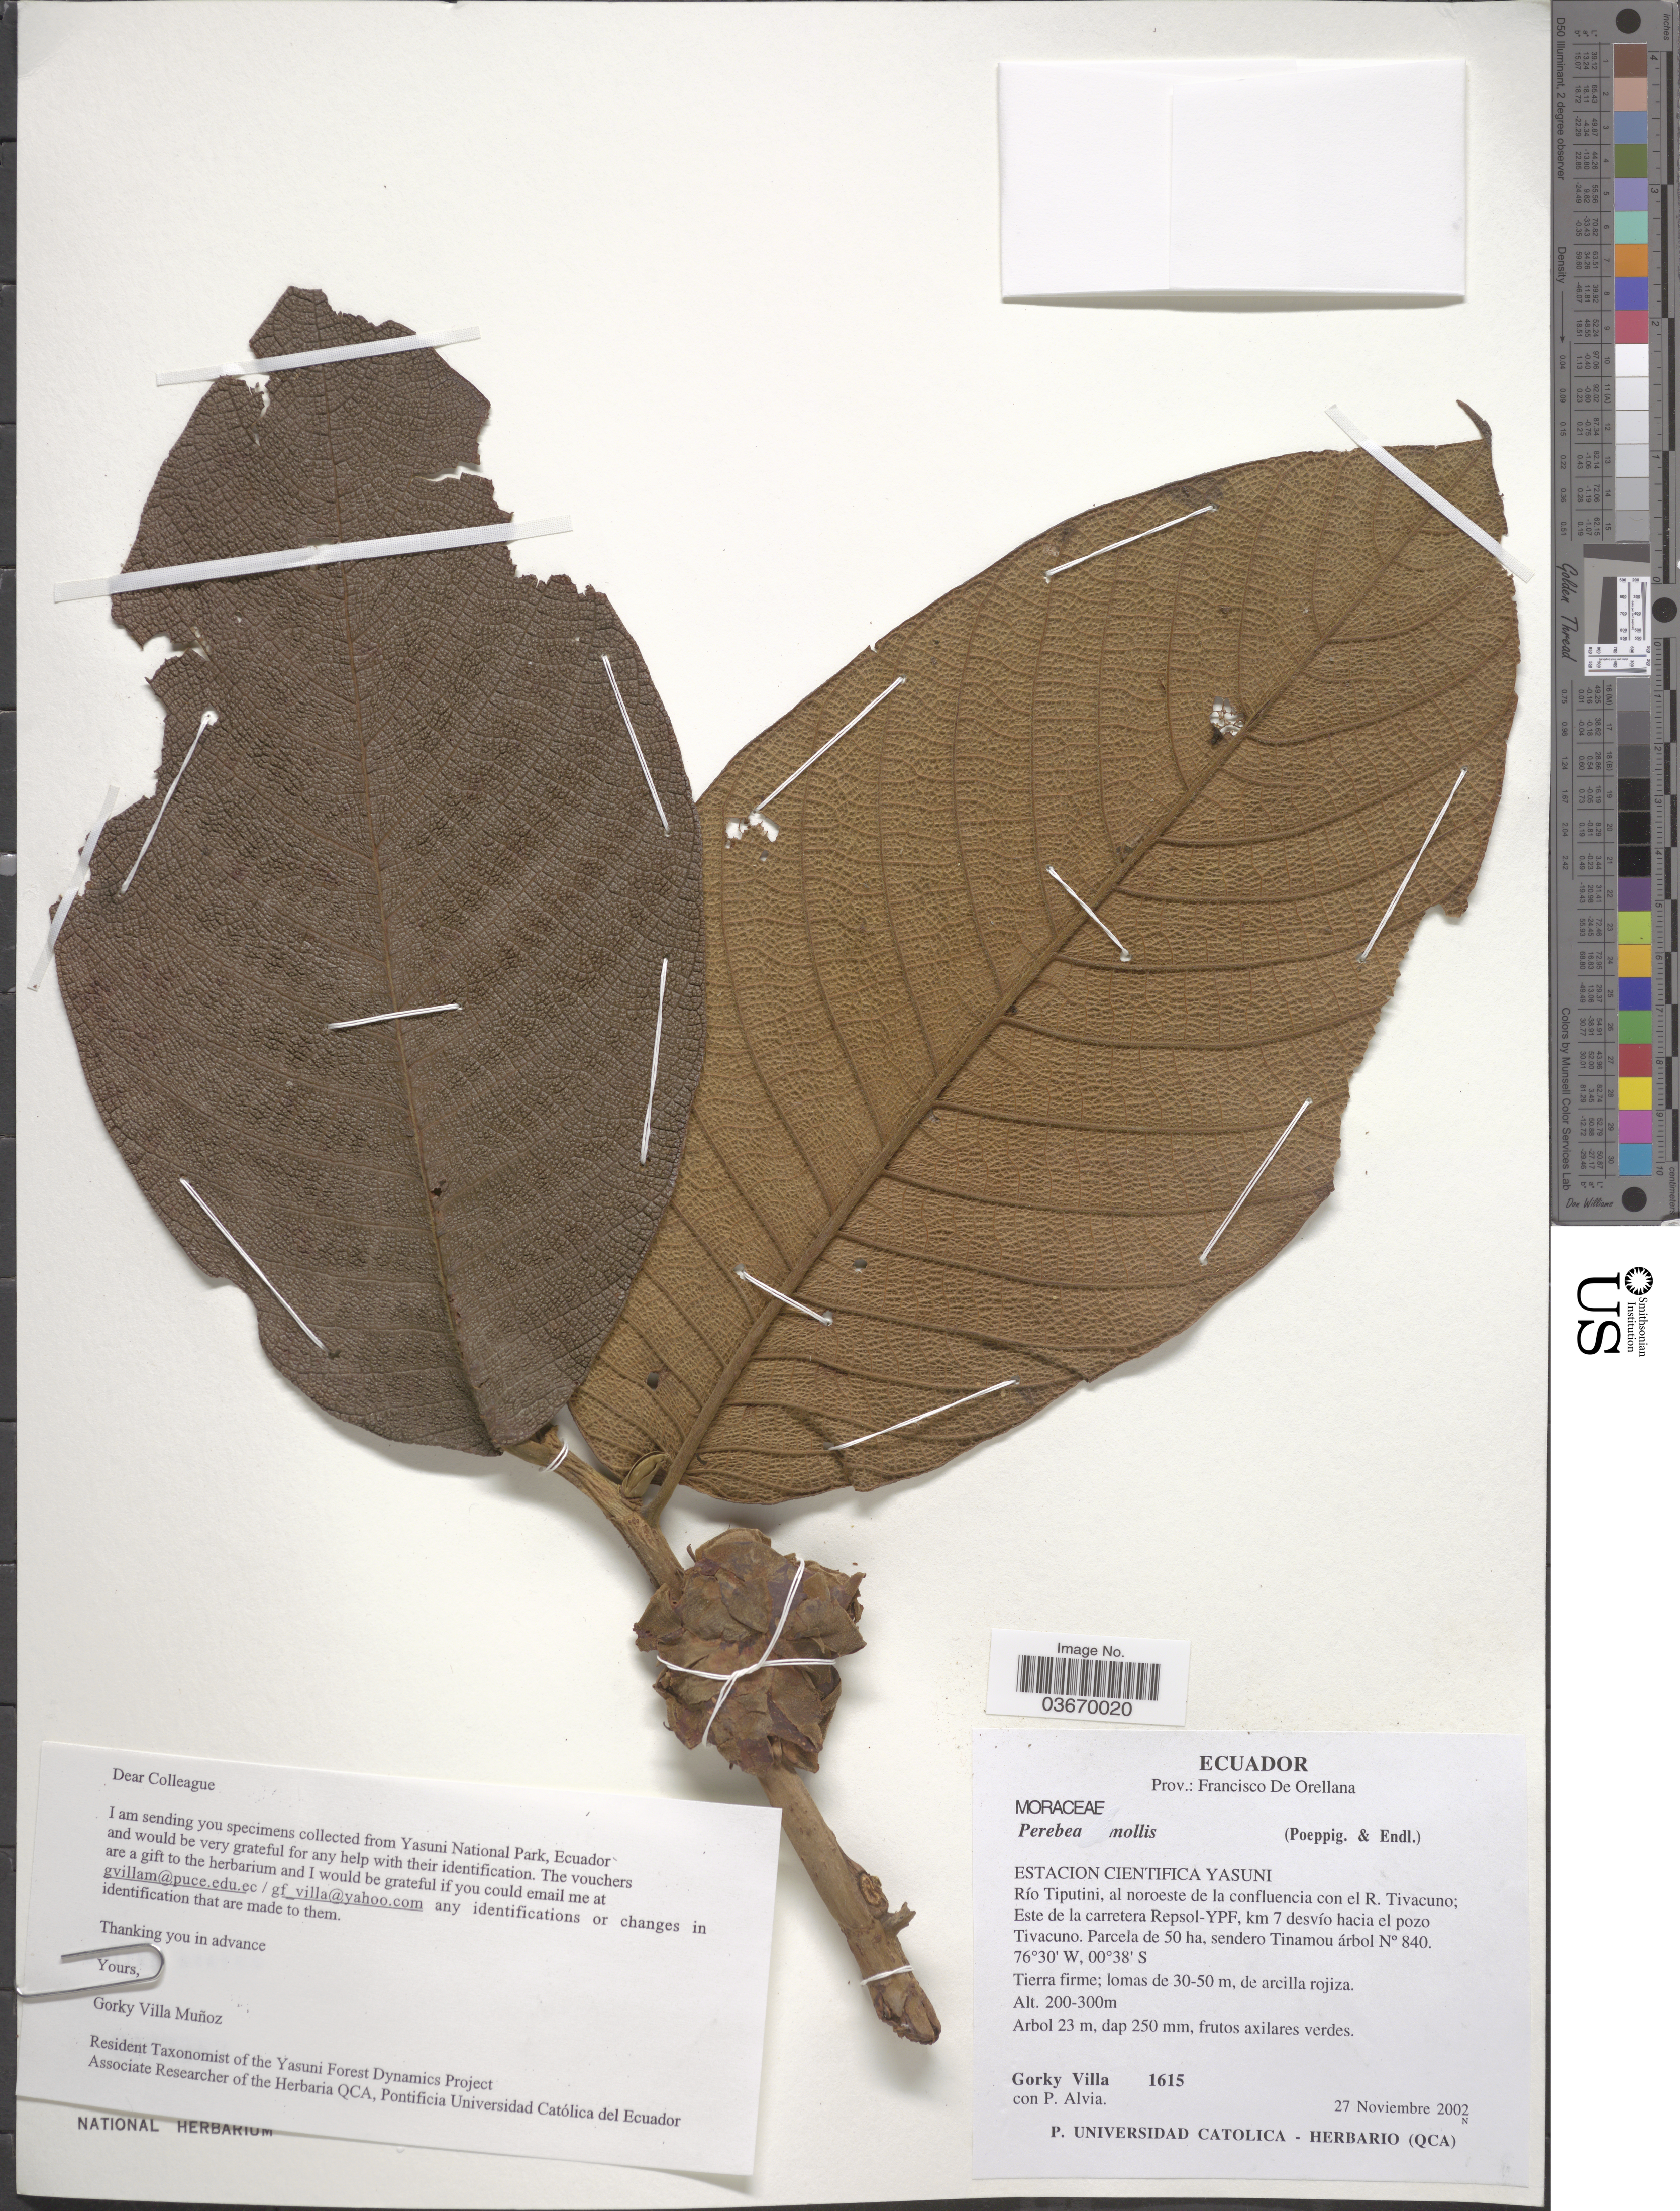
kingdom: Plantae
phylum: Tracheophyta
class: Magnoliopsida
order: Rosales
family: Moraceae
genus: Perebea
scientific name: Perebea mollis subsp. lecithogalacta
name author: (R.E. Schult.) C.C. Berg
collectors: G. Villa & P. Alvia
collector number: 1615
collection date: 2002-11-27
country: Ecuador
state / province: Orellana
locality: Prov.: Francisco De Orellana. Estacion Cientifica Yasuni. Río Tiputini, al noroeste de la confluencia con el R. Tivacuno; Este de la carretera Repsol-YPF, km 7 desvío hacia el pozo Tivacuno. Parcela de 50 ha, sendero Tinamou árbol N° 840.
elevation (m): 200